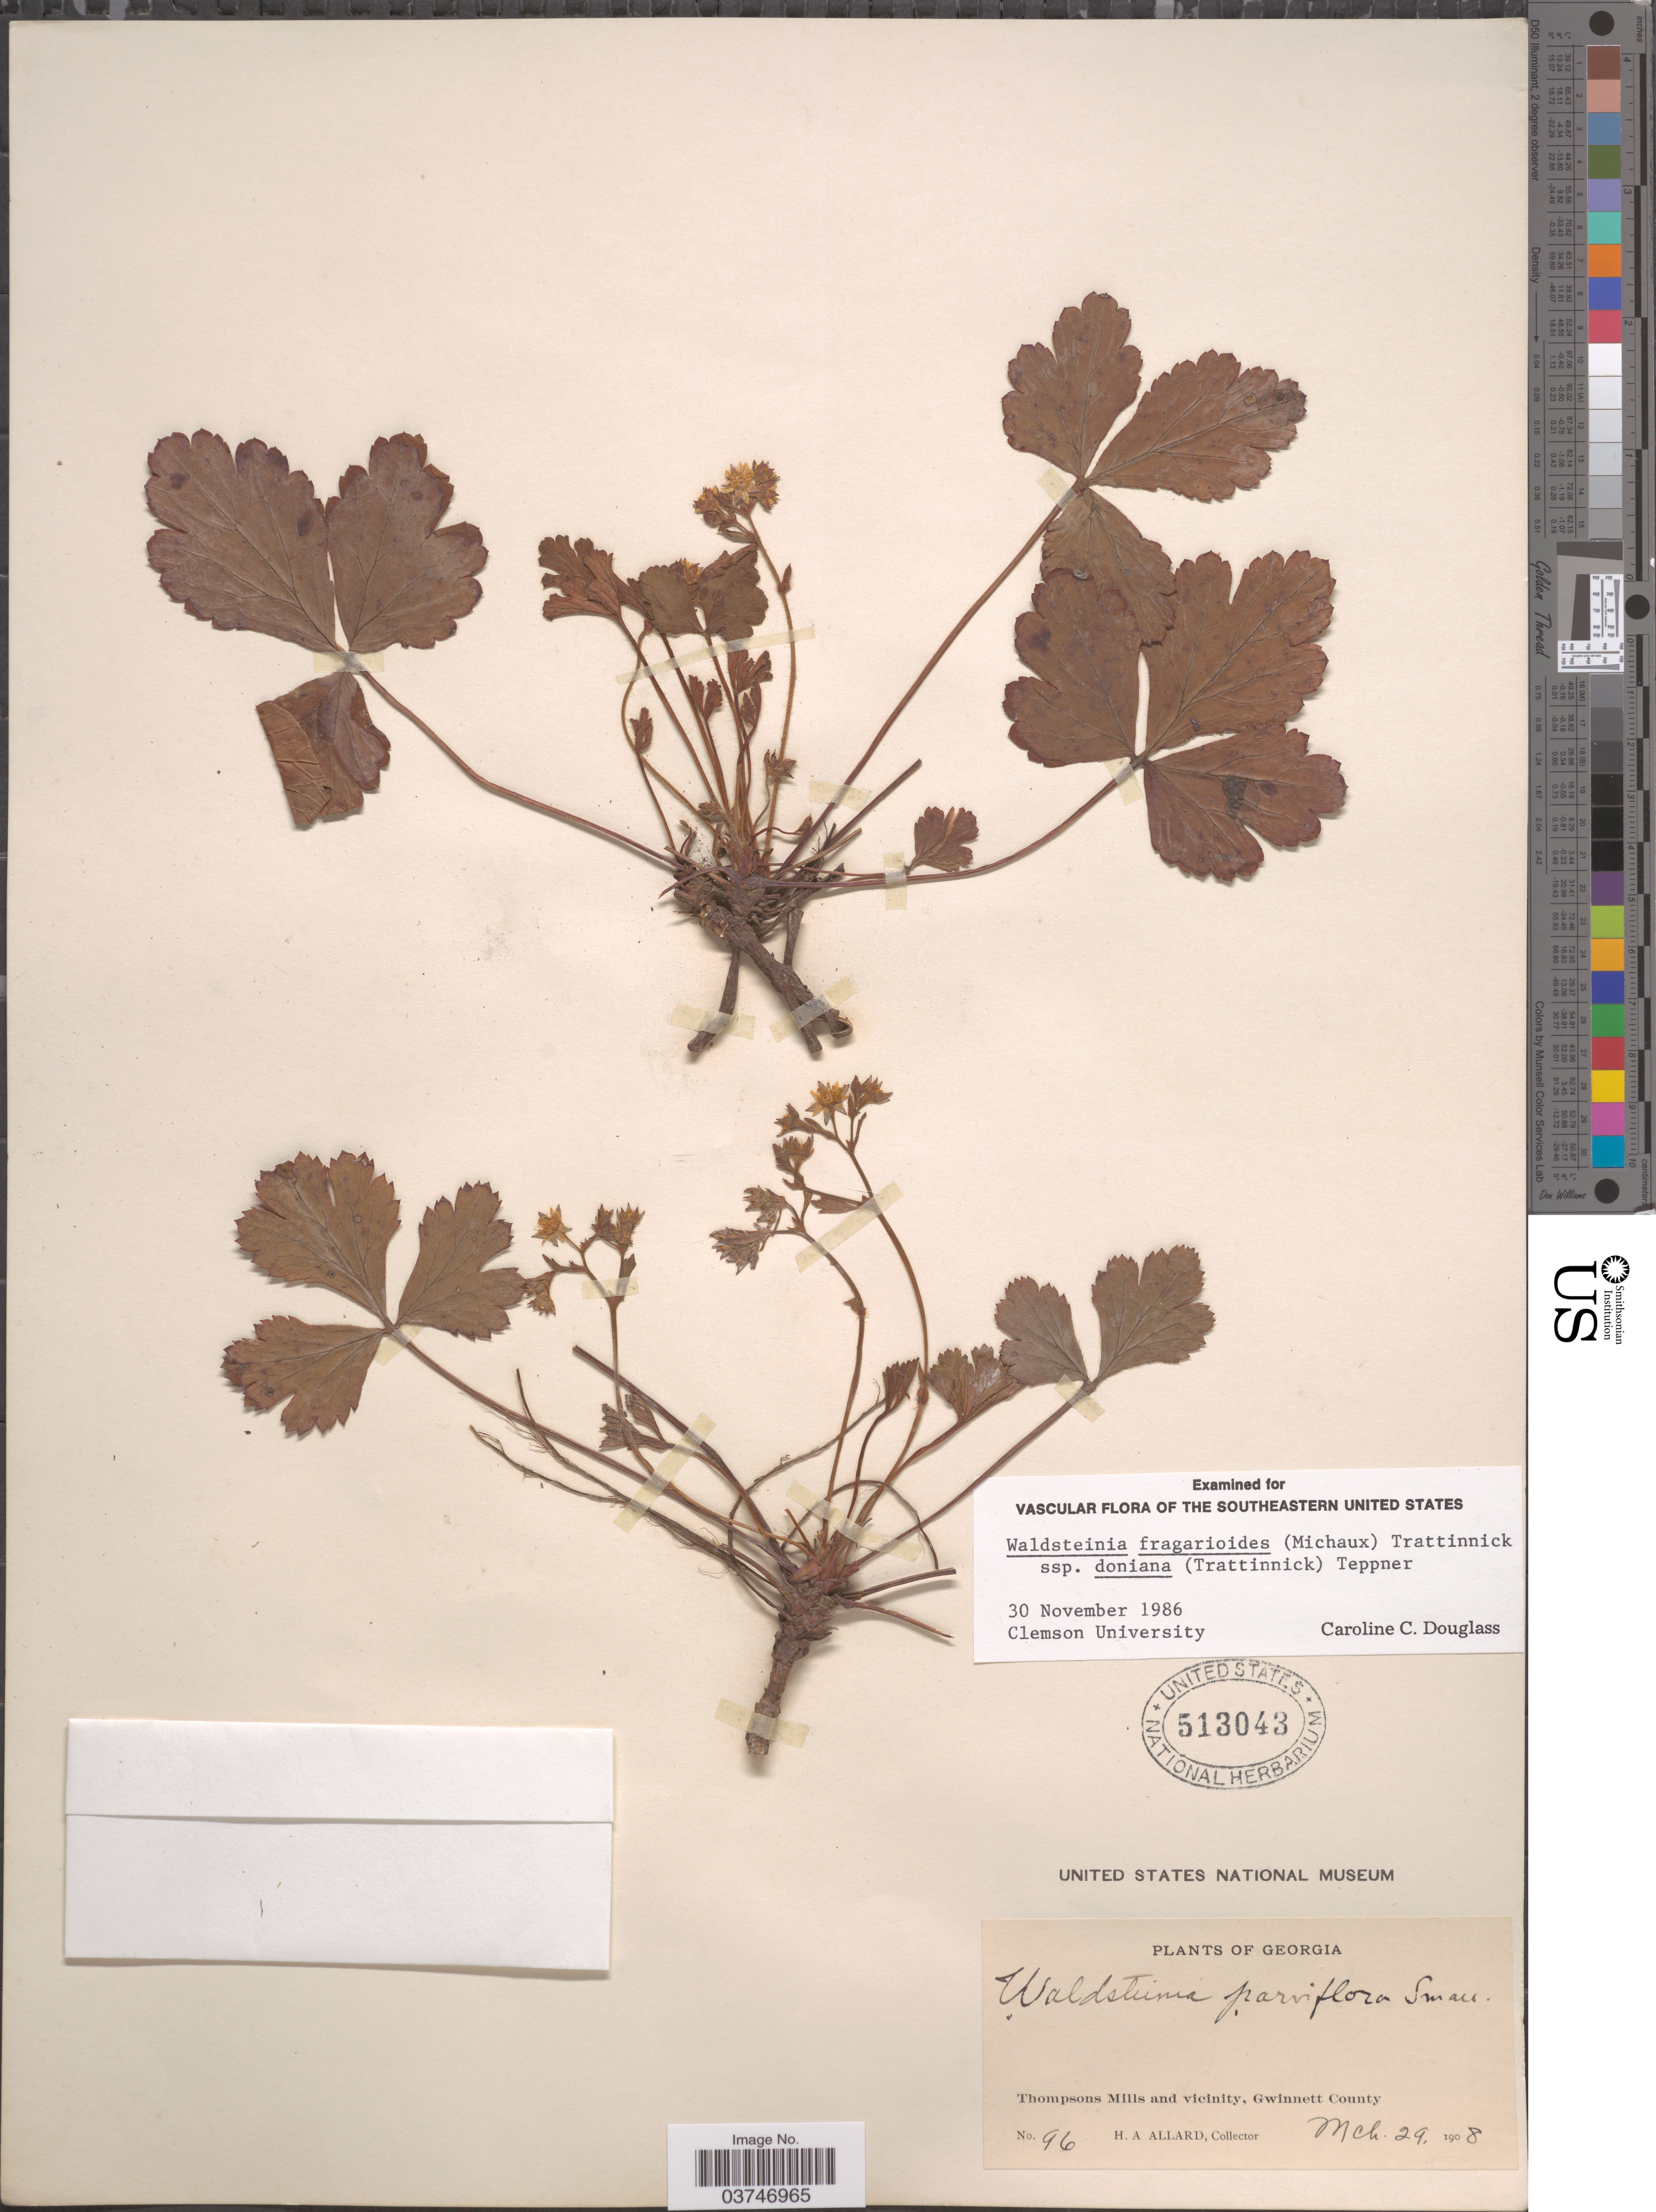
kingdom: Plantae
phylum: Tracheophyta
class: Magnoliopsida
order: Rosales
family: Rosaceae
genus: Waldsteinia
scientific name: Waldsteinia fragarioides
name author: (Michx.) Tratt.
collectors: H. A. Allard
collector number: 96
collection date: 1908-03-29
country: United States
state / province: Georgia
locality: Thompsons Mills and vicinity, Gwinnett County.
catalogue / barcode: US 513043